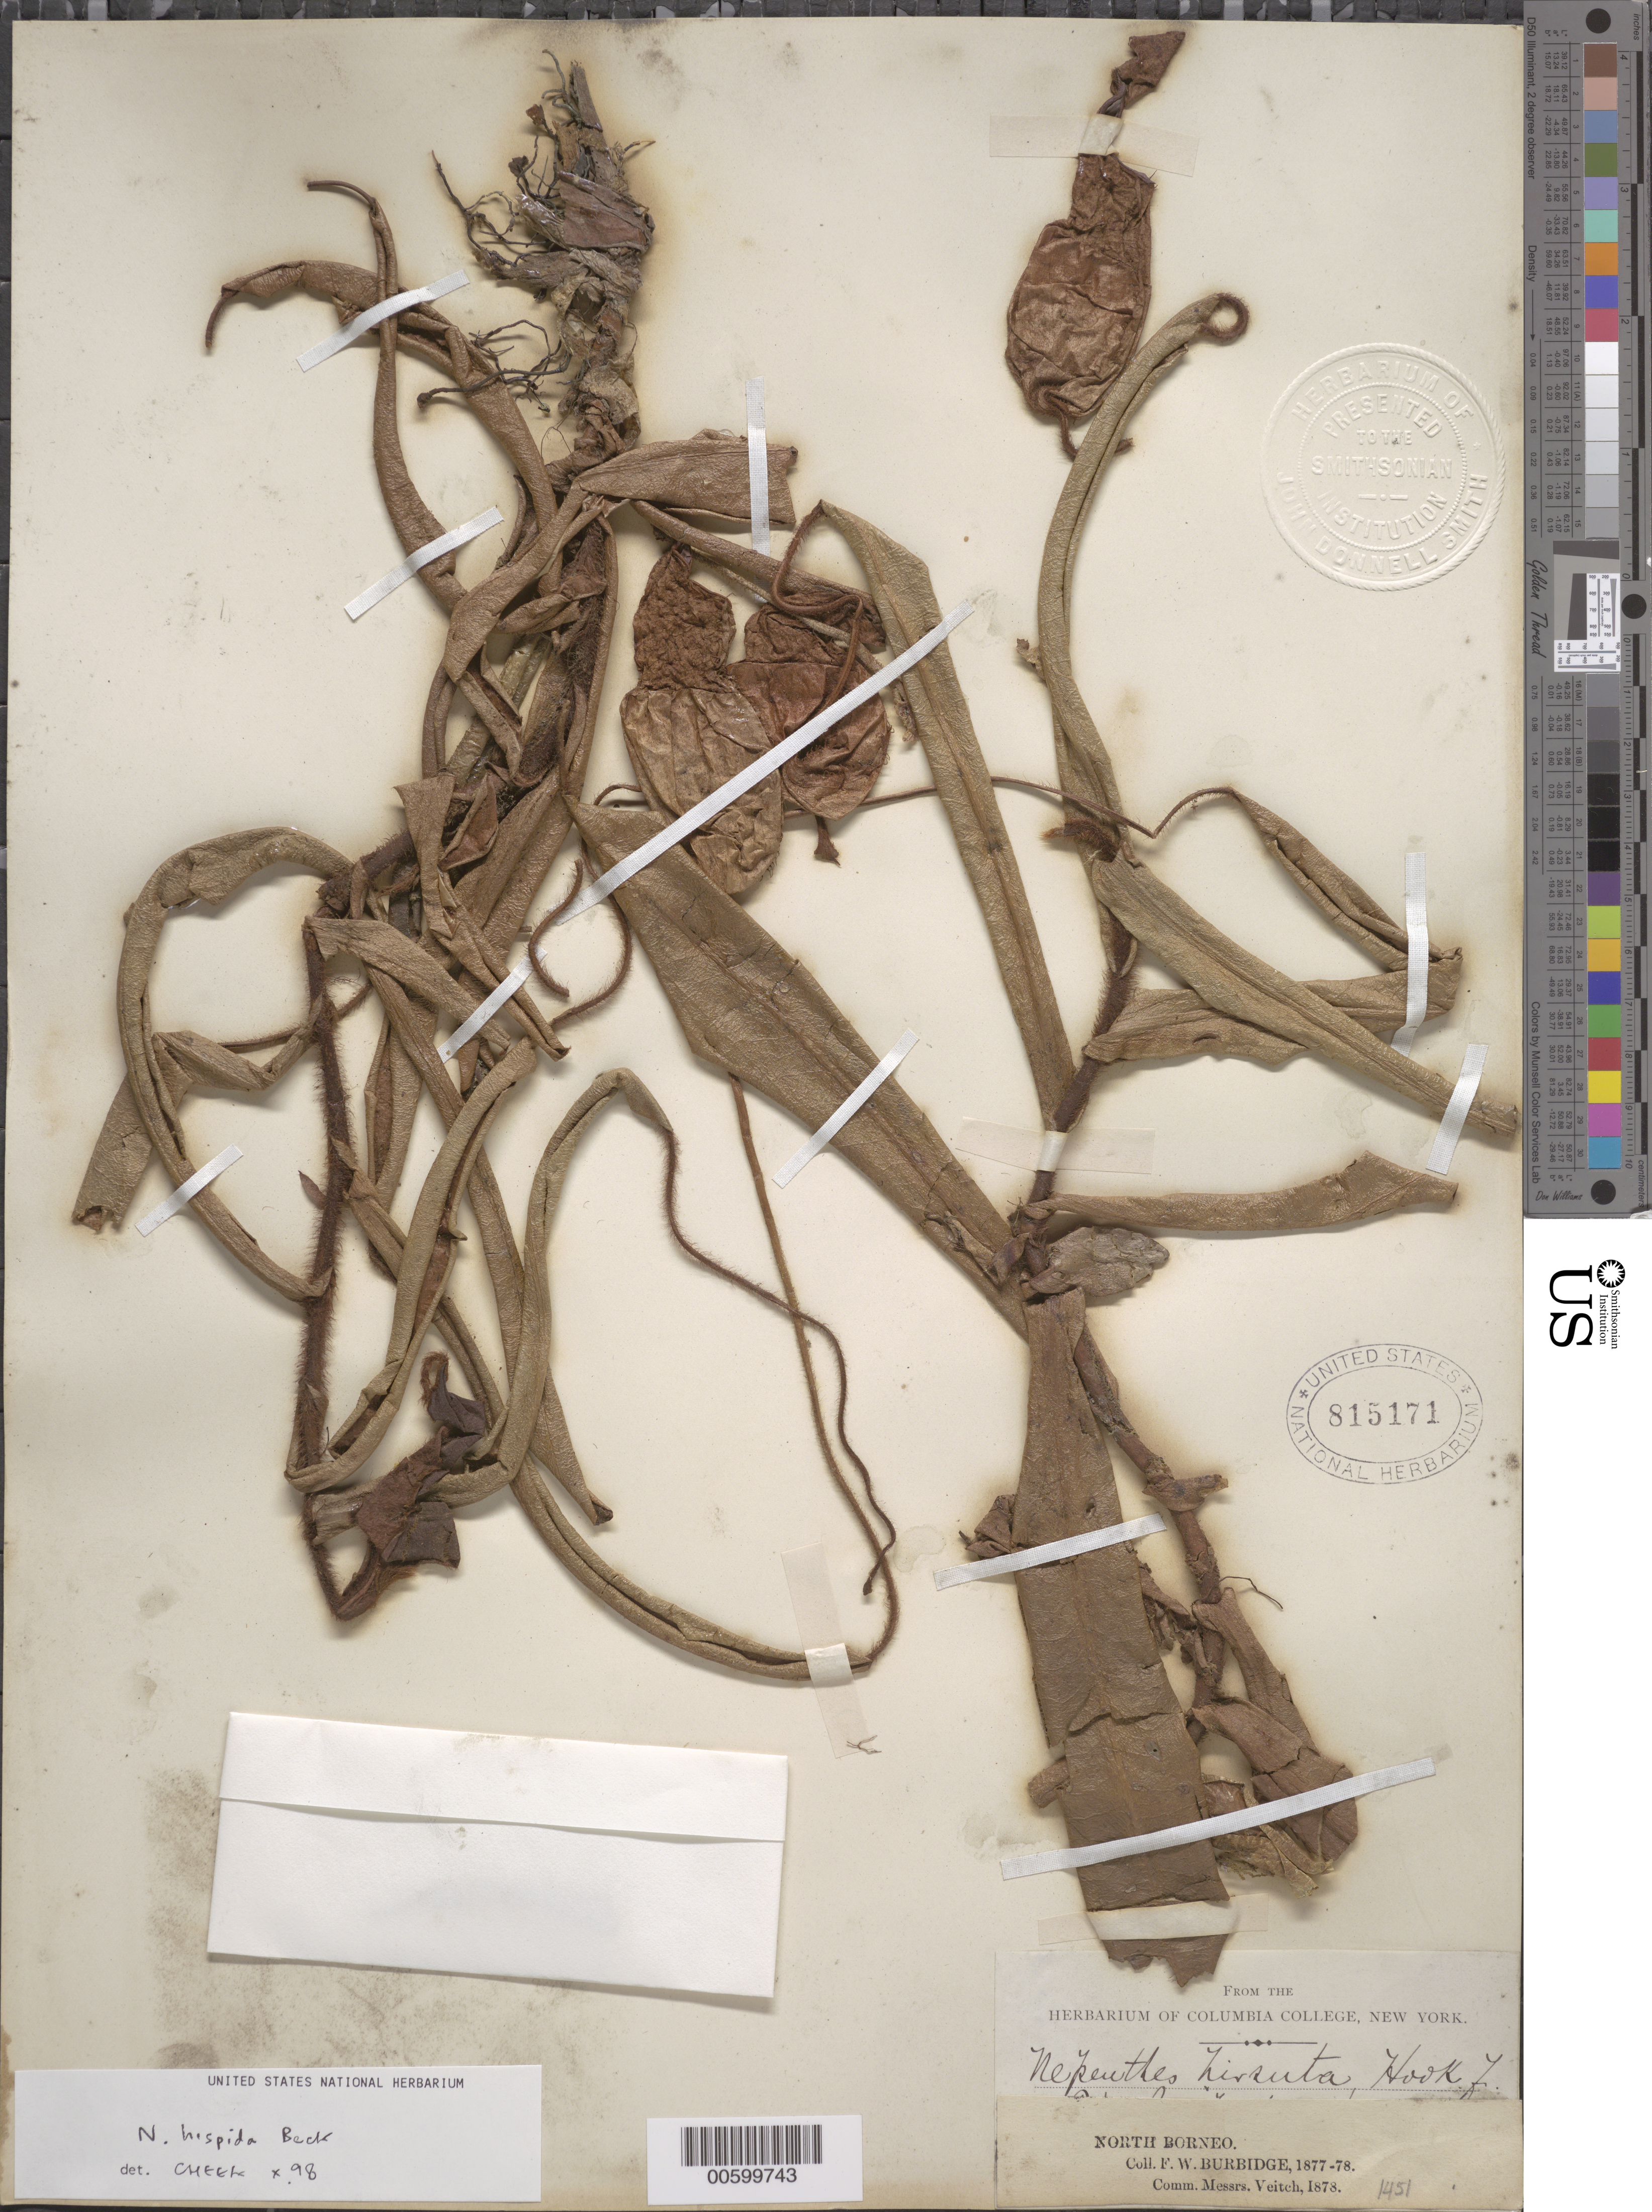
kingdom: Plantae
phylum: Tracheophyta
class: Magnoliopsida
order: Caryophyllales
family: Nepenthaceae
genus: Nepenthes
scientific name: Nepenthes hispida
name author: Beck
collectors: F. Burbidge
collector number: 1451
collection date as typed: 1877 to -- --- 1878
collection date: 1877/1878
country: Malaysia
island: Borneo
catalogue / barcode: US 815171